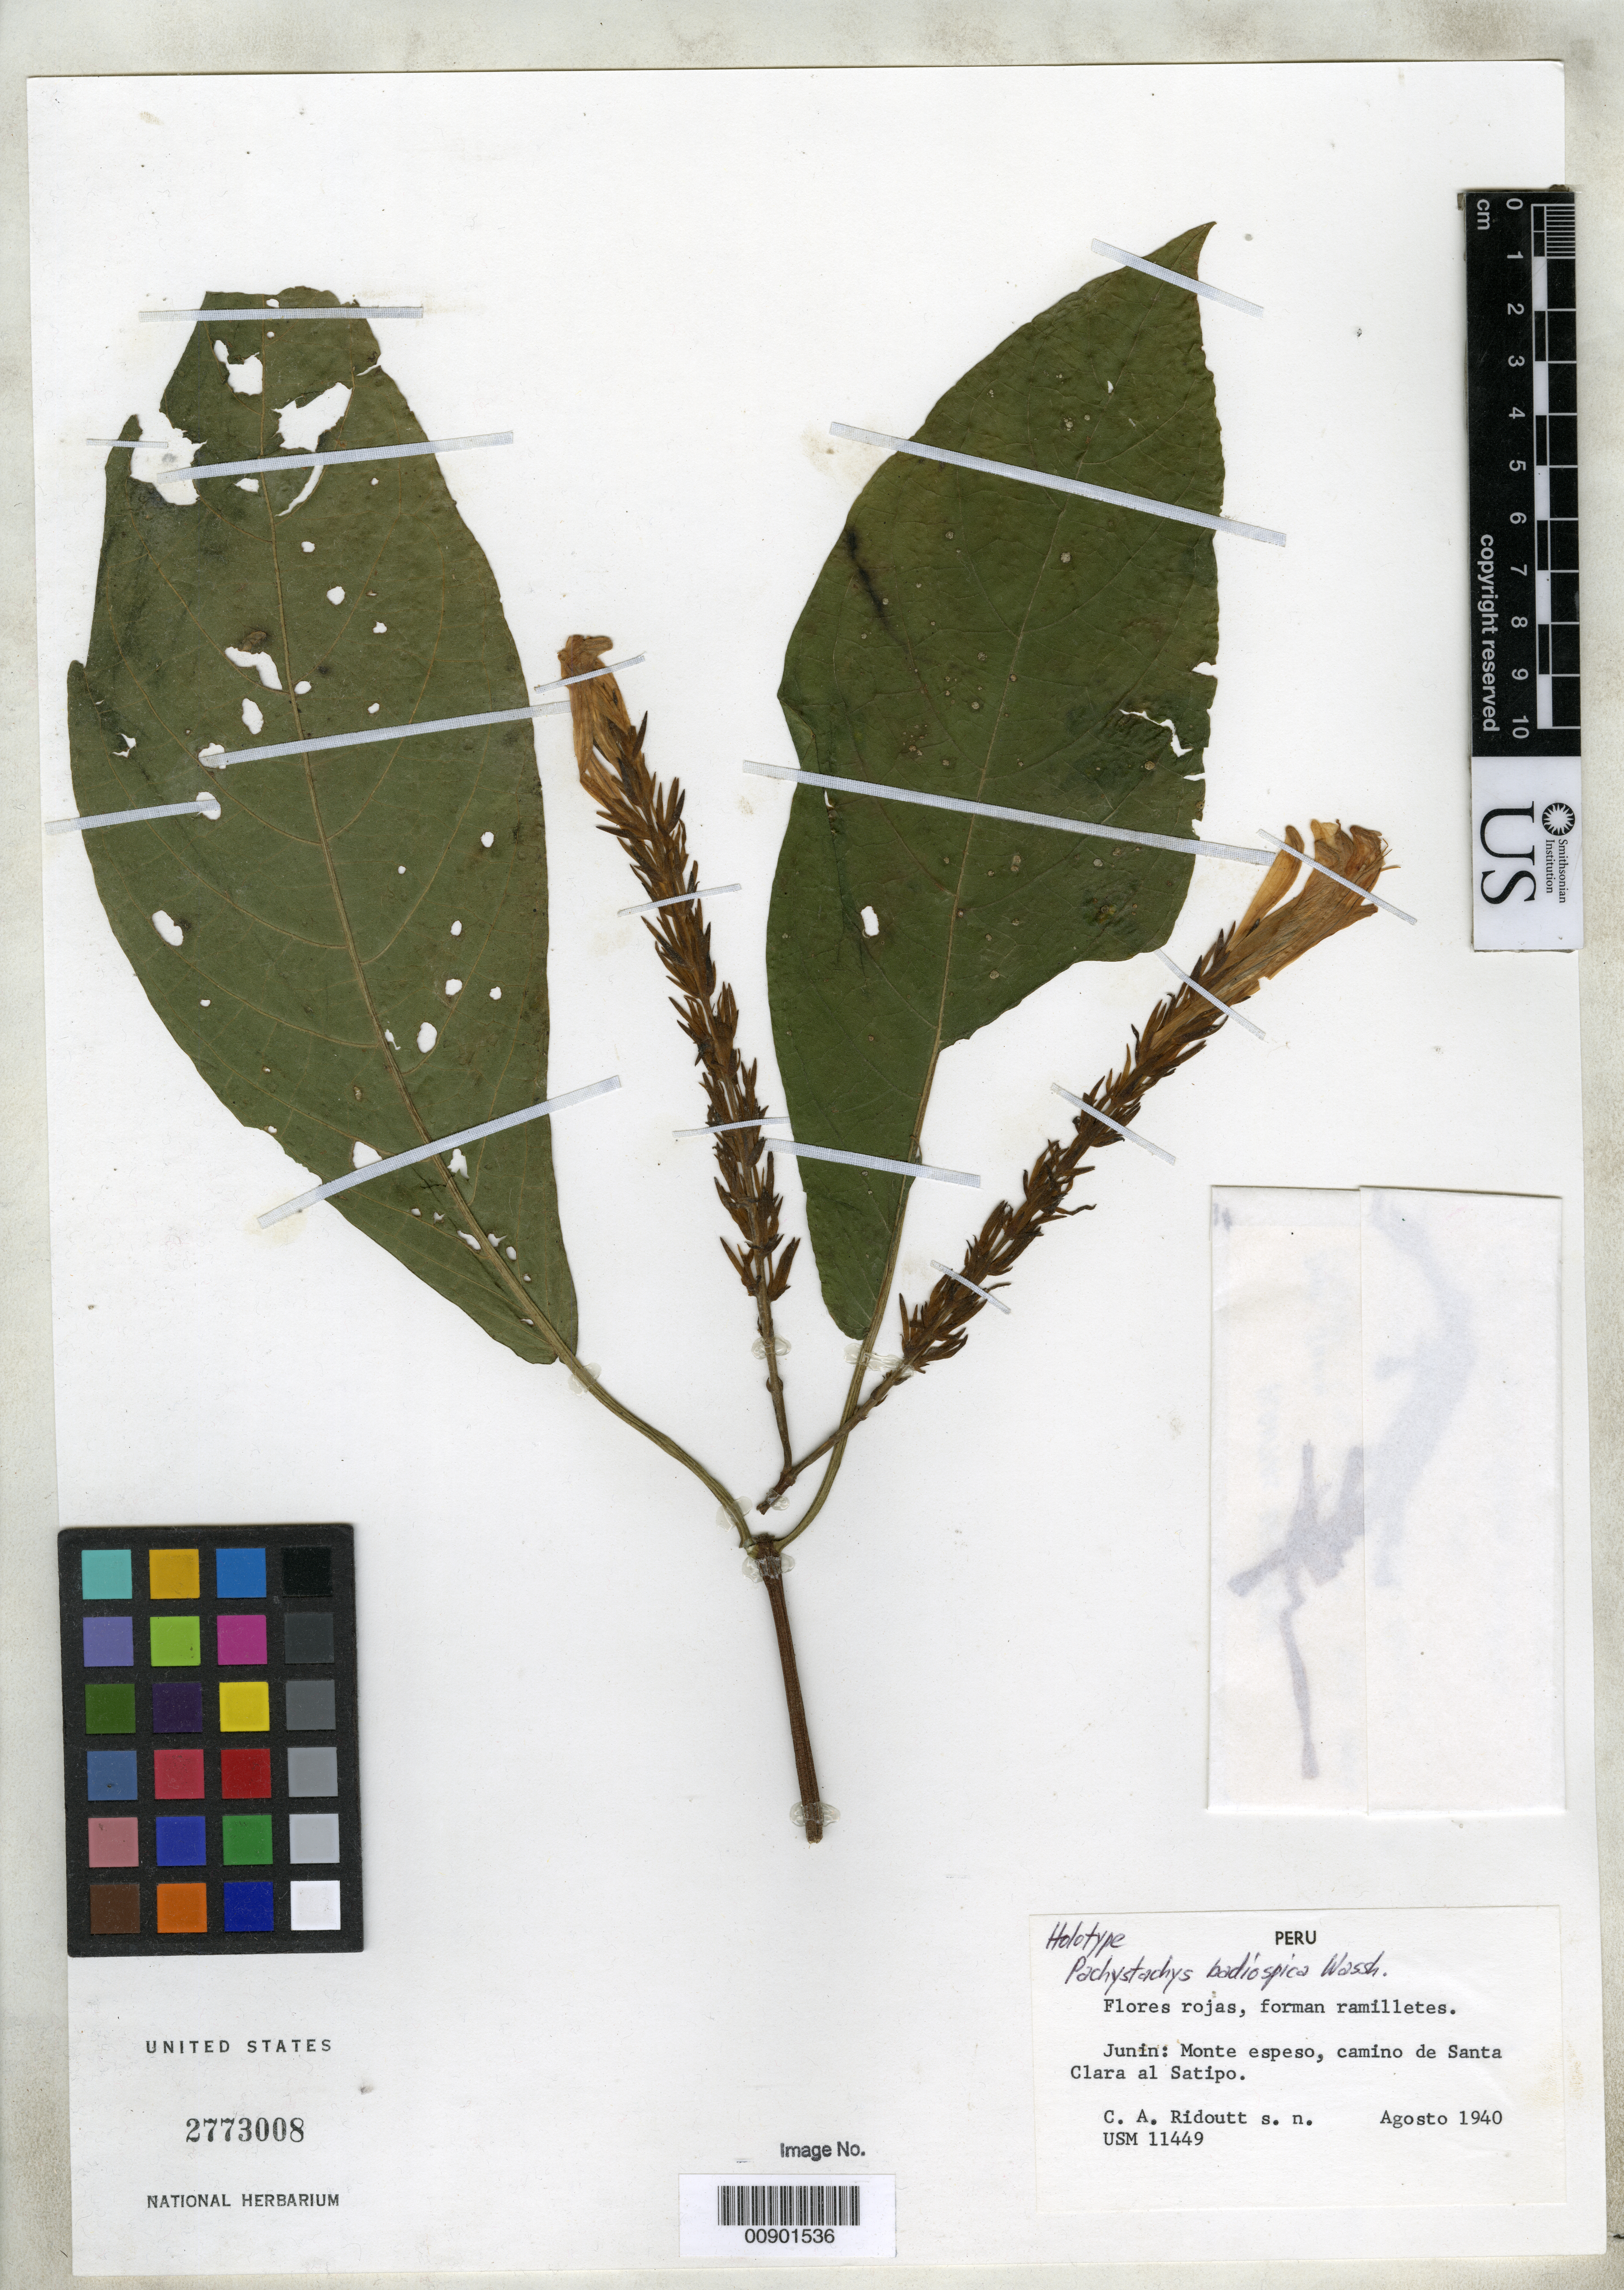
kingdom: Plantae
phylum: Tracheophyta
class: Magnoliopsida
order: Lamiales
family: Acanthaceae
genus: Pachystachys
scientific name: Pachystachys badiospica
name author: Wassh.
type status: Holotype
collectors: C. Ridoutt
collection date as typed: Aug 1940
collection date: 1940-08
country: Peru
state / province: Junín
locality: Junin: Monte espeso, camino de Santa Clara al Satipo.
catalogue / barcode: US 2773008